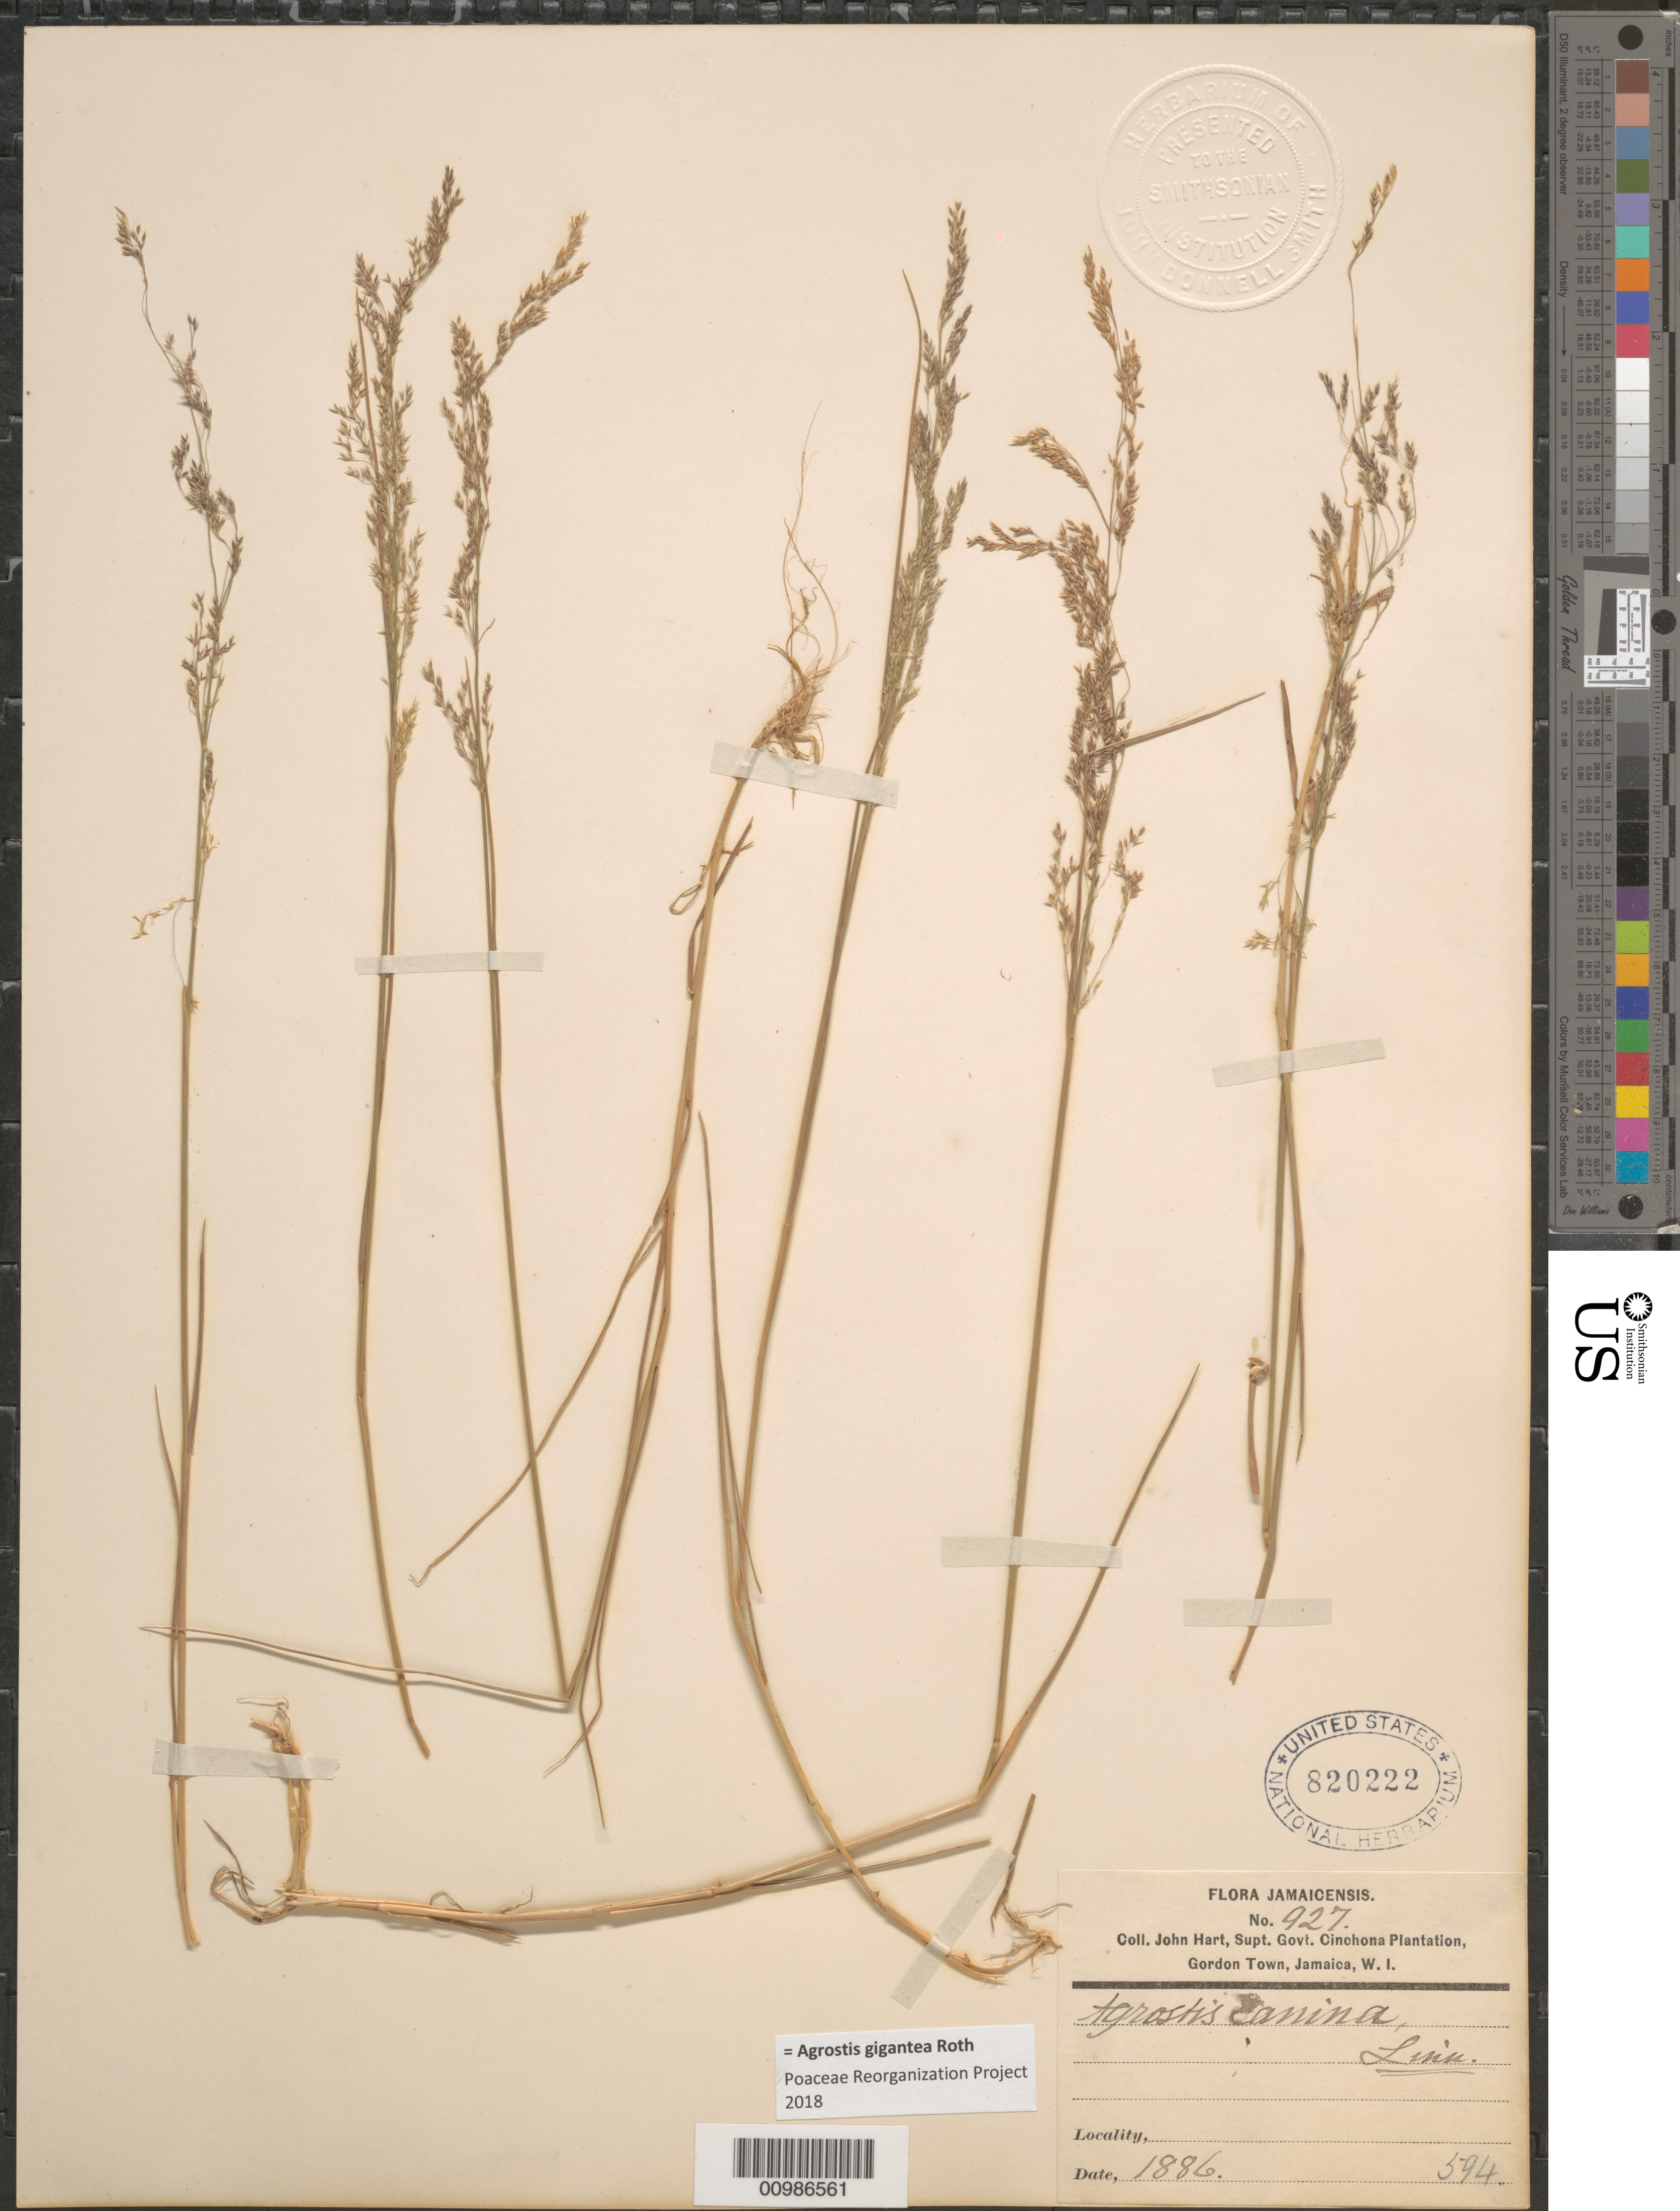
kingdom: Plantae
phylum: Tracheophyta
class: Liliopsida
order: Poales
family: Poaceae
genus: Agrostis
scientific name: Agrostis gigantea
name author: Roth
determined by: Poaceae Reorganization Project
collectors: J. Hart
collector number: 927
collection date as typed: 1886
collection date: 1886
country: Jamaica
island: Jamaica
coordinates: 0 N, 0 E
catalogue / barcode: US 820222